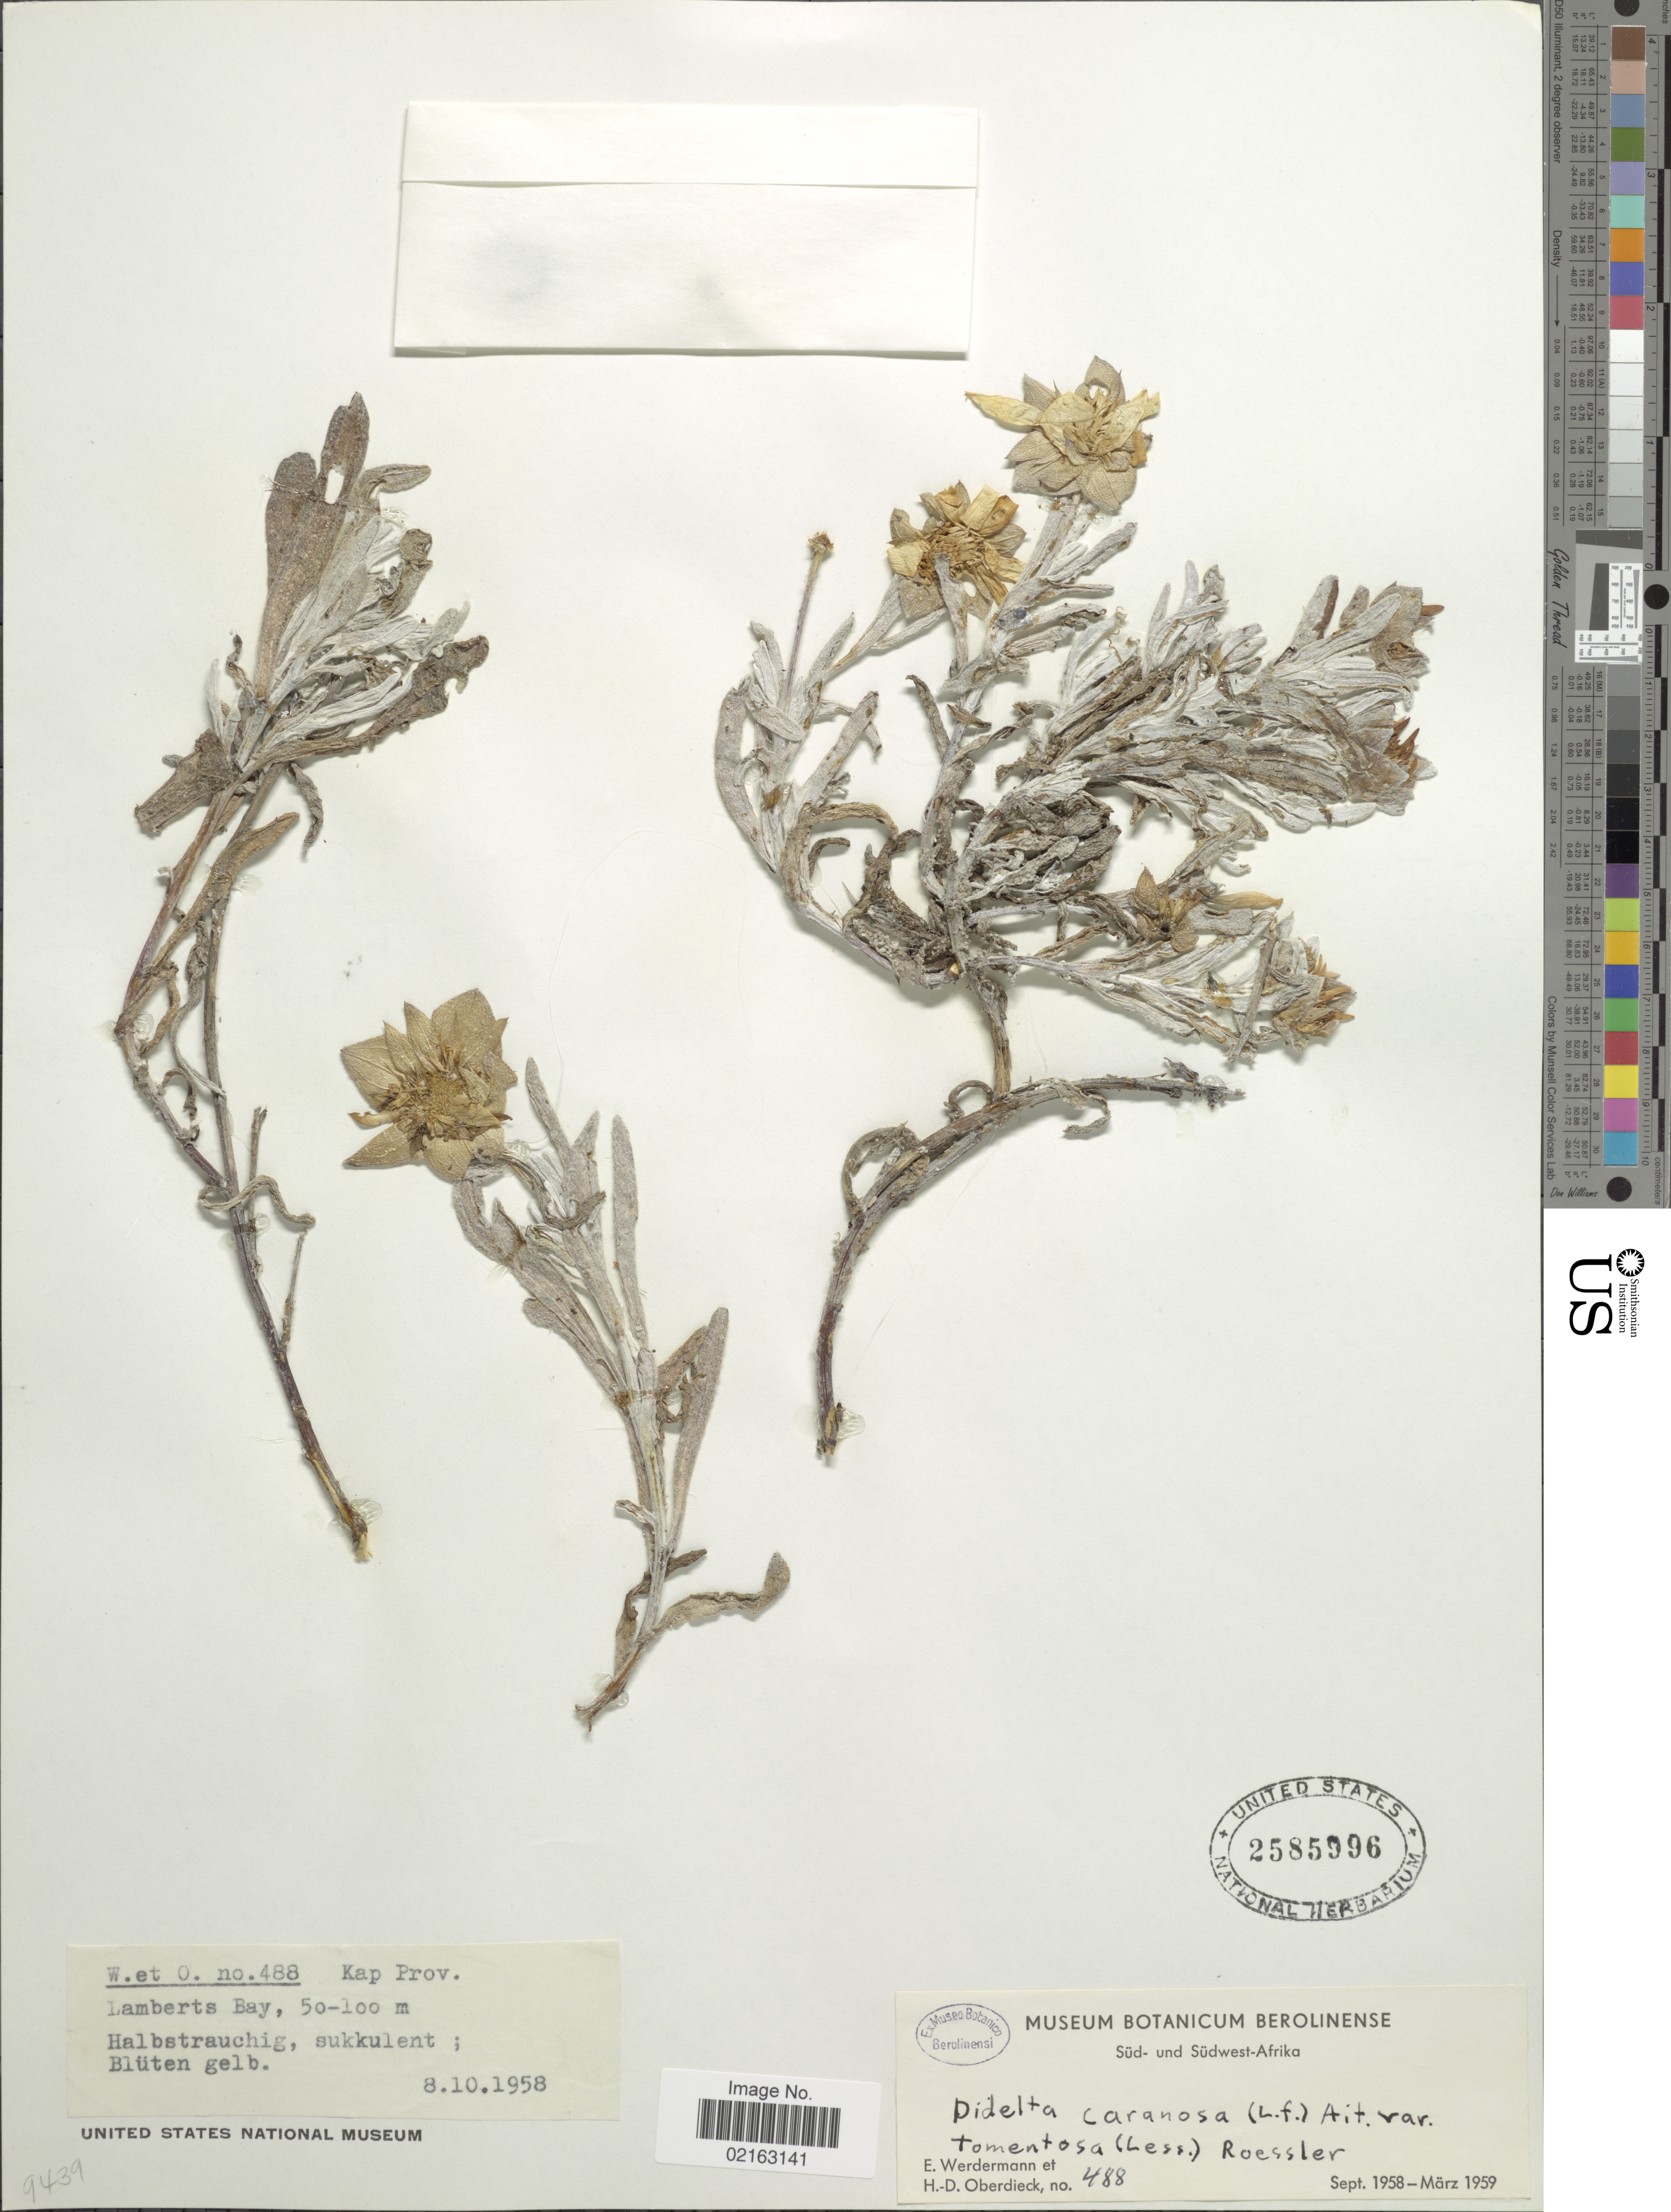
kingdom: Plantae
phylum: Tracheophyta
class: Magnoliopsida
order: Asterales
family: Asteraceae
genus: Didelta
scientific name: Didelta carnosa var. tomentosa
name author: (Less.) Roessler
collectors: E. Werdermann & H. Oberdieck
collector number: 488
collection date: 1958-10-08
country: South Africa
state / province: Western Cape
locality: Süd- und Südwest-Afrika. Kap Prov. Lamberts Bay.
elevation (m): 50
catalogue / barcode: US 2585996